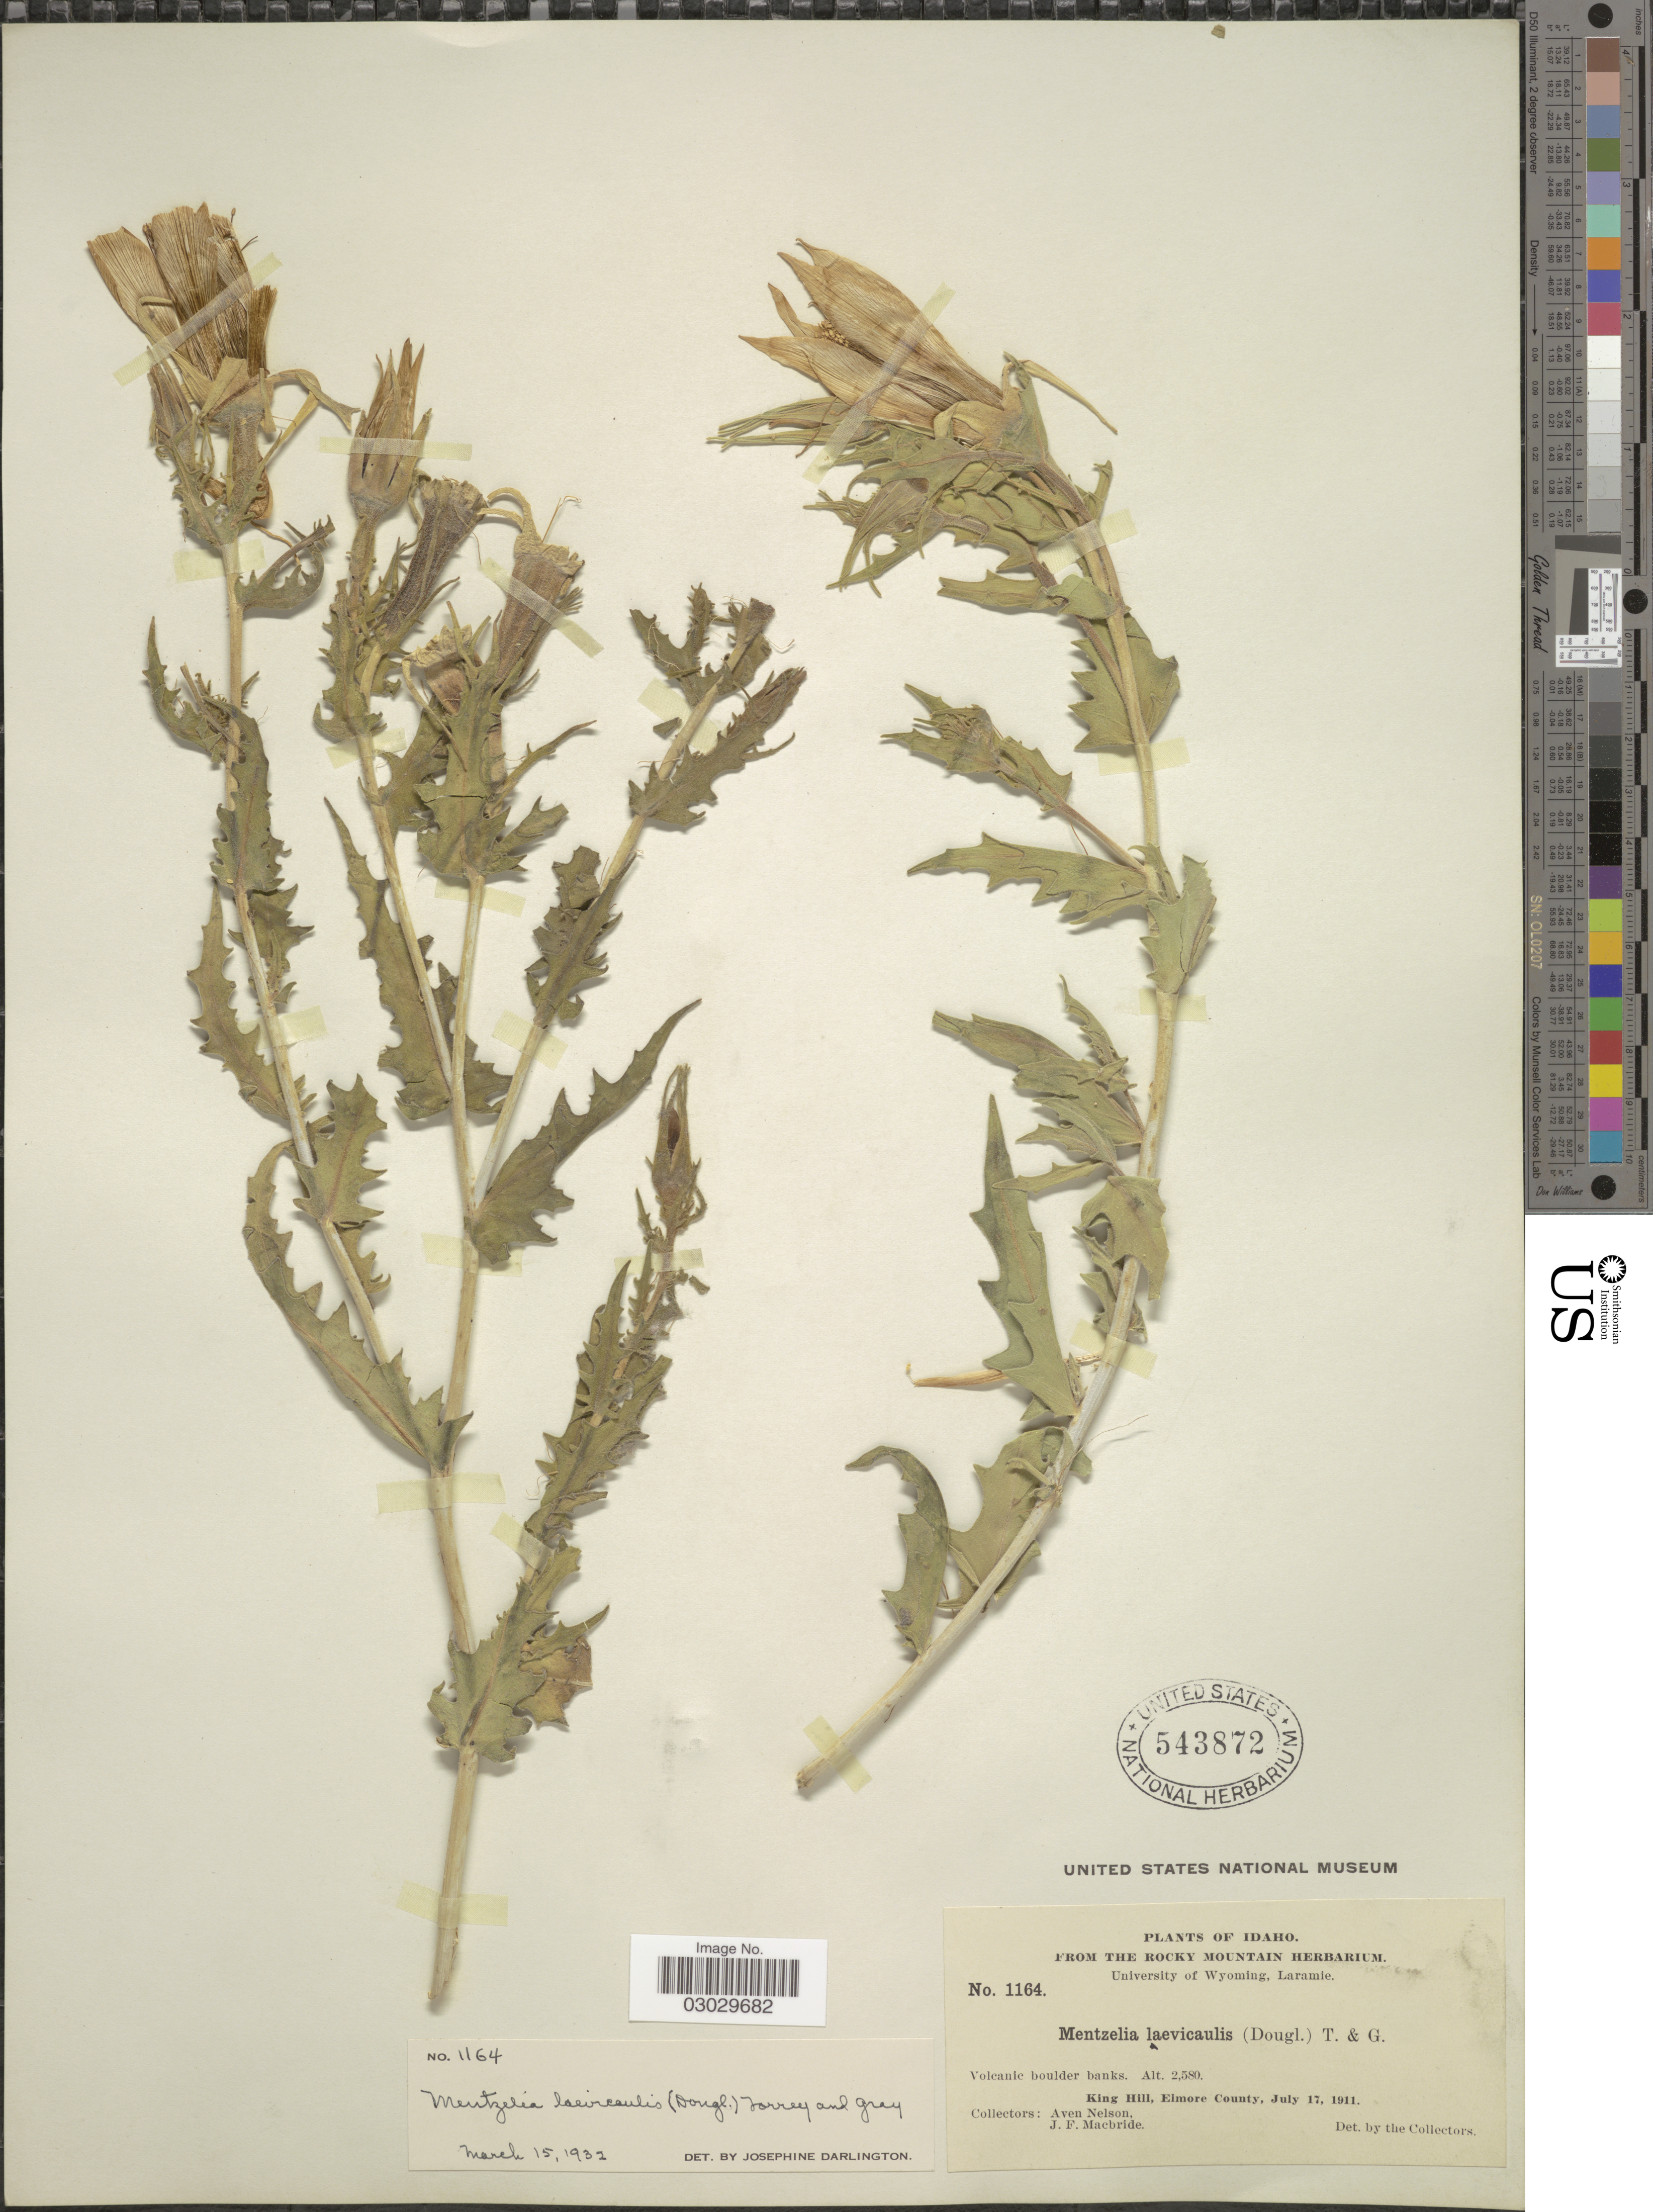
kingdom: Plantae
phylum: Tracheophyta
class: Magnoliopsida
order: Cornales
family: Loasaceae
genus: Mentzelia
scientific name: Mentzelia laevicaulis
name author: (Douglas ex Hook.) Torr. & A. Gray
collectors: A. Nelson & J. F. Macbride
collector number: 1164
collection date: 1911-07-17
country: United States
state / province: Idaho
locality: King Hill, Elmore County.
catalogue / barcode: US 543872